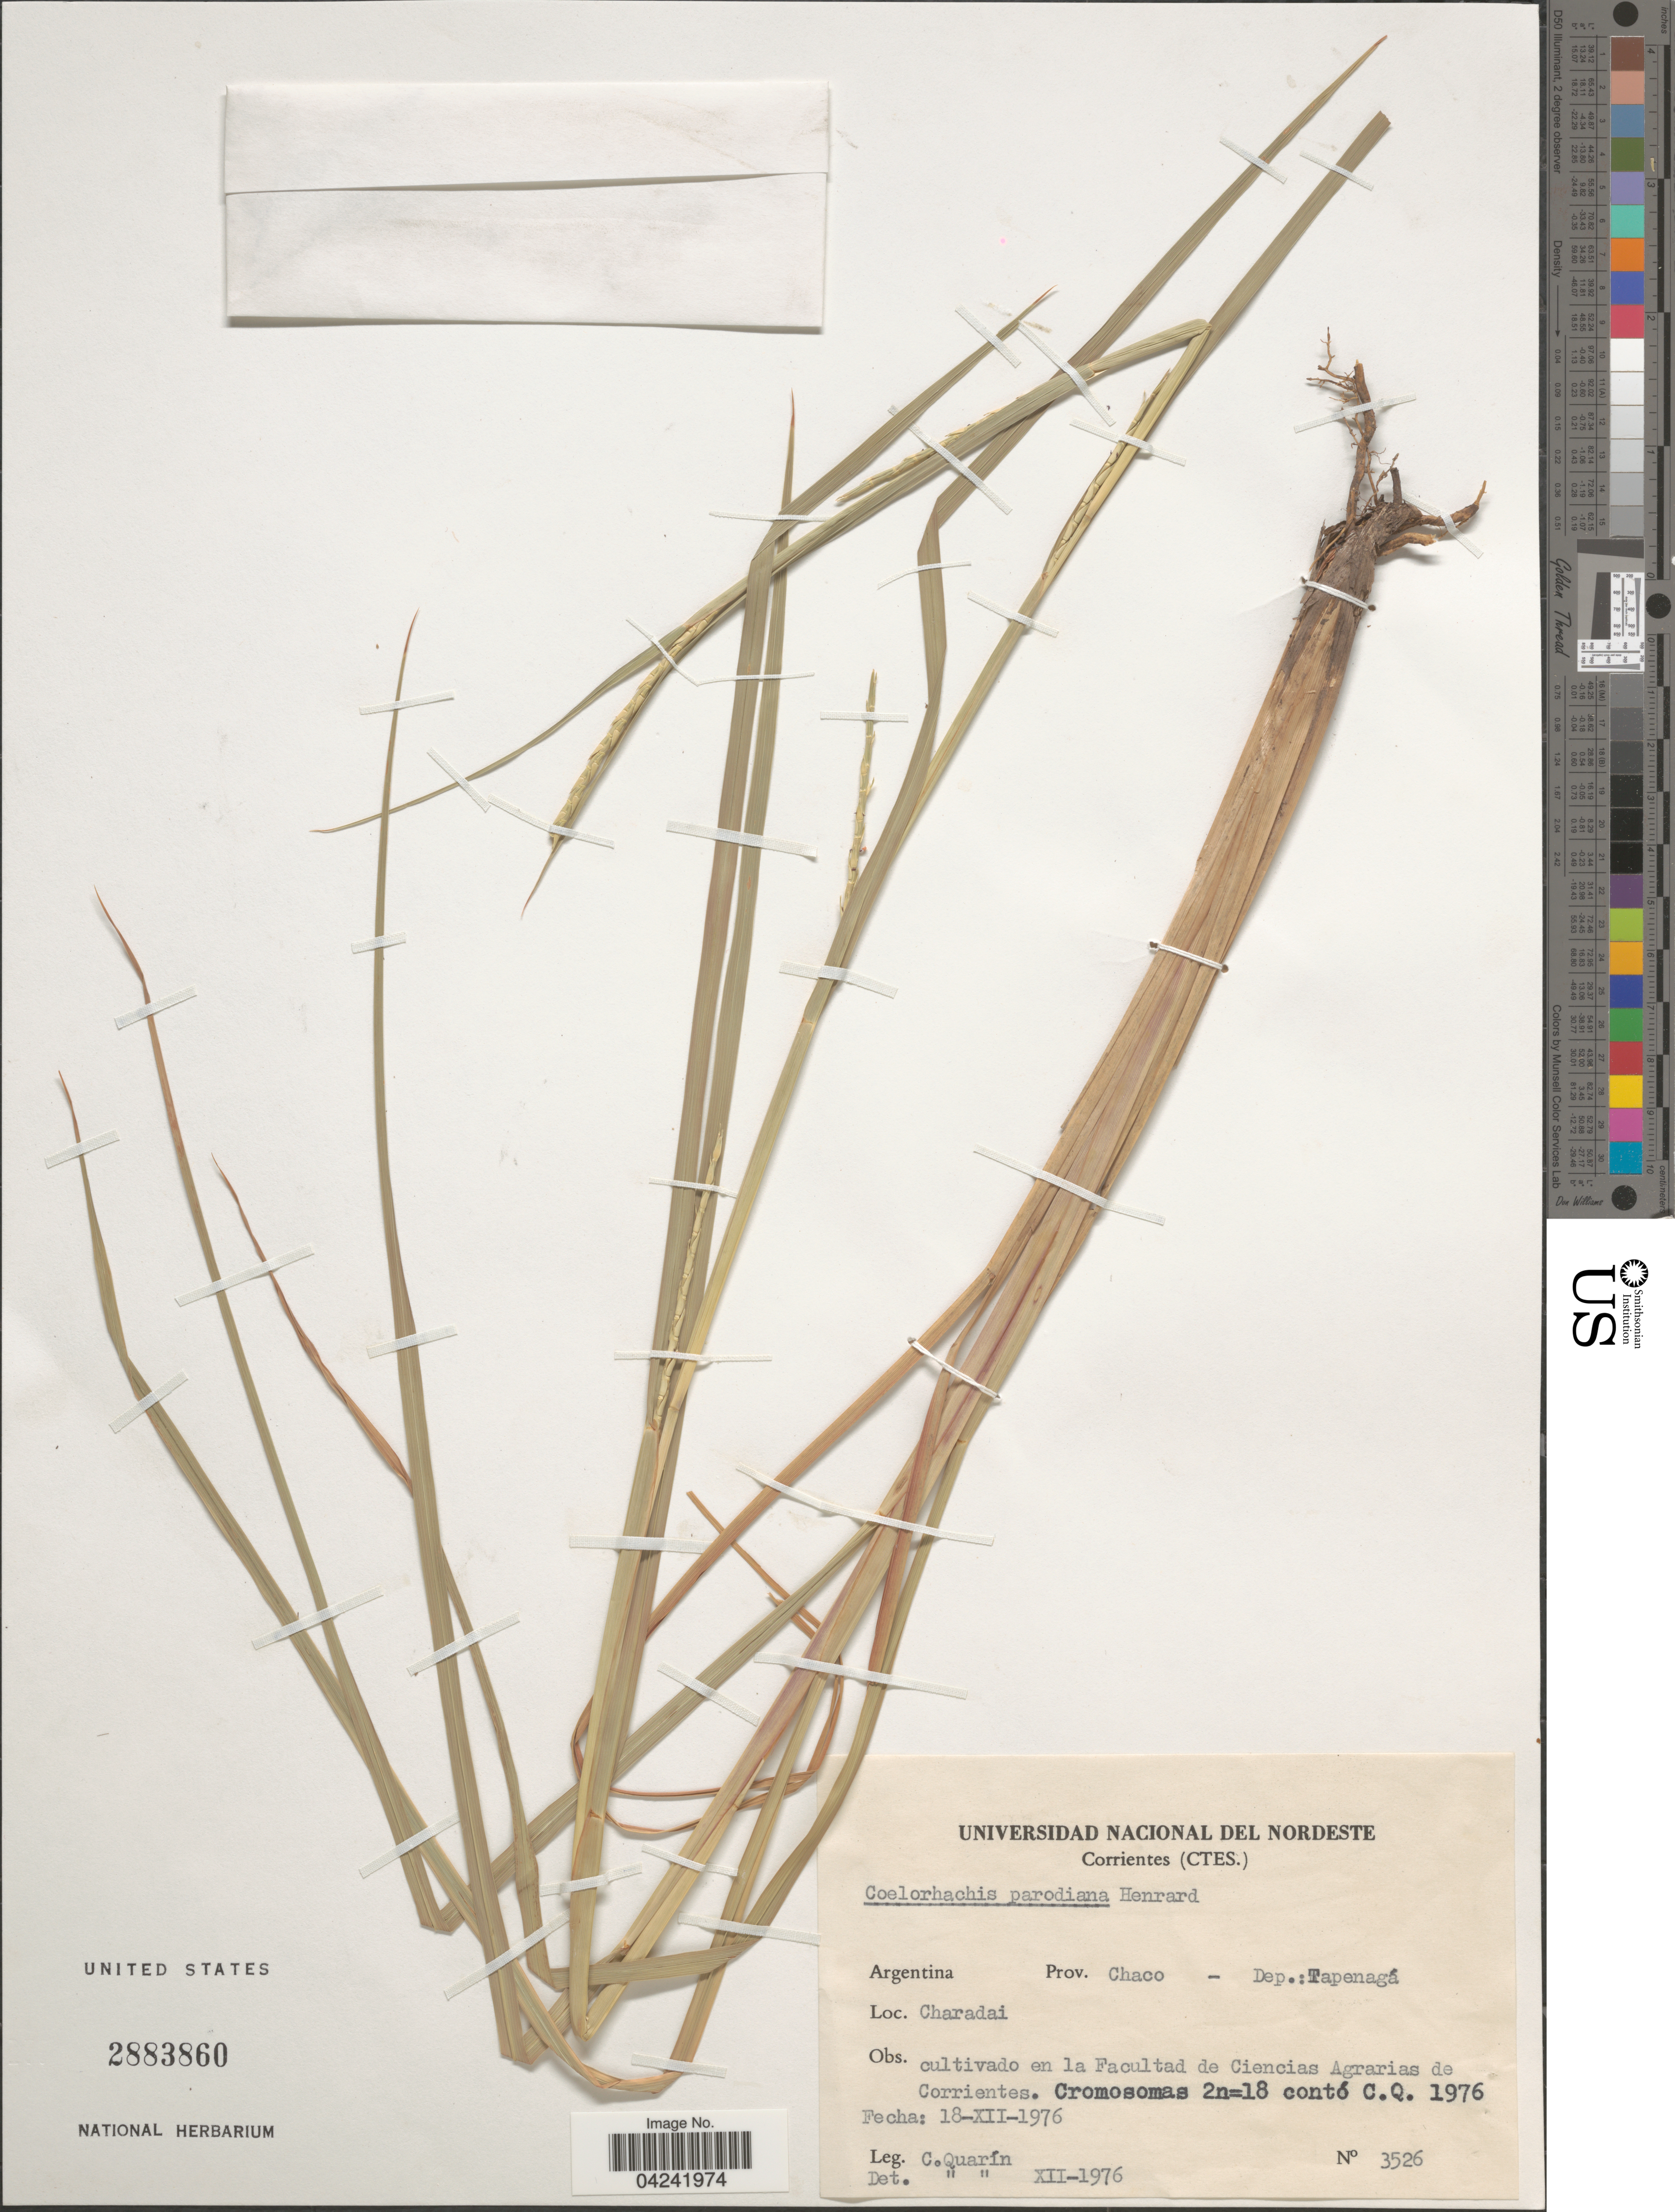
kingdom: Plantae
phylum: Tracheophyta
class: Liliopsida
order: Poales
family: Poaceae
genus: Mnesithea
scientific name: Mnesithea parodiana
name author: (Henr.) de Koning & Sosef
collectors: C. Quarín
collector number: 3526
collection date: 1976-12-18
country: Argentina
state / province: Chaco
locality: Dep.: Tapenagá. Charadai. Cultivado en la Facultad de Ciencias Agrarias de Corrientes.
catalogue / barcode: US 2883860